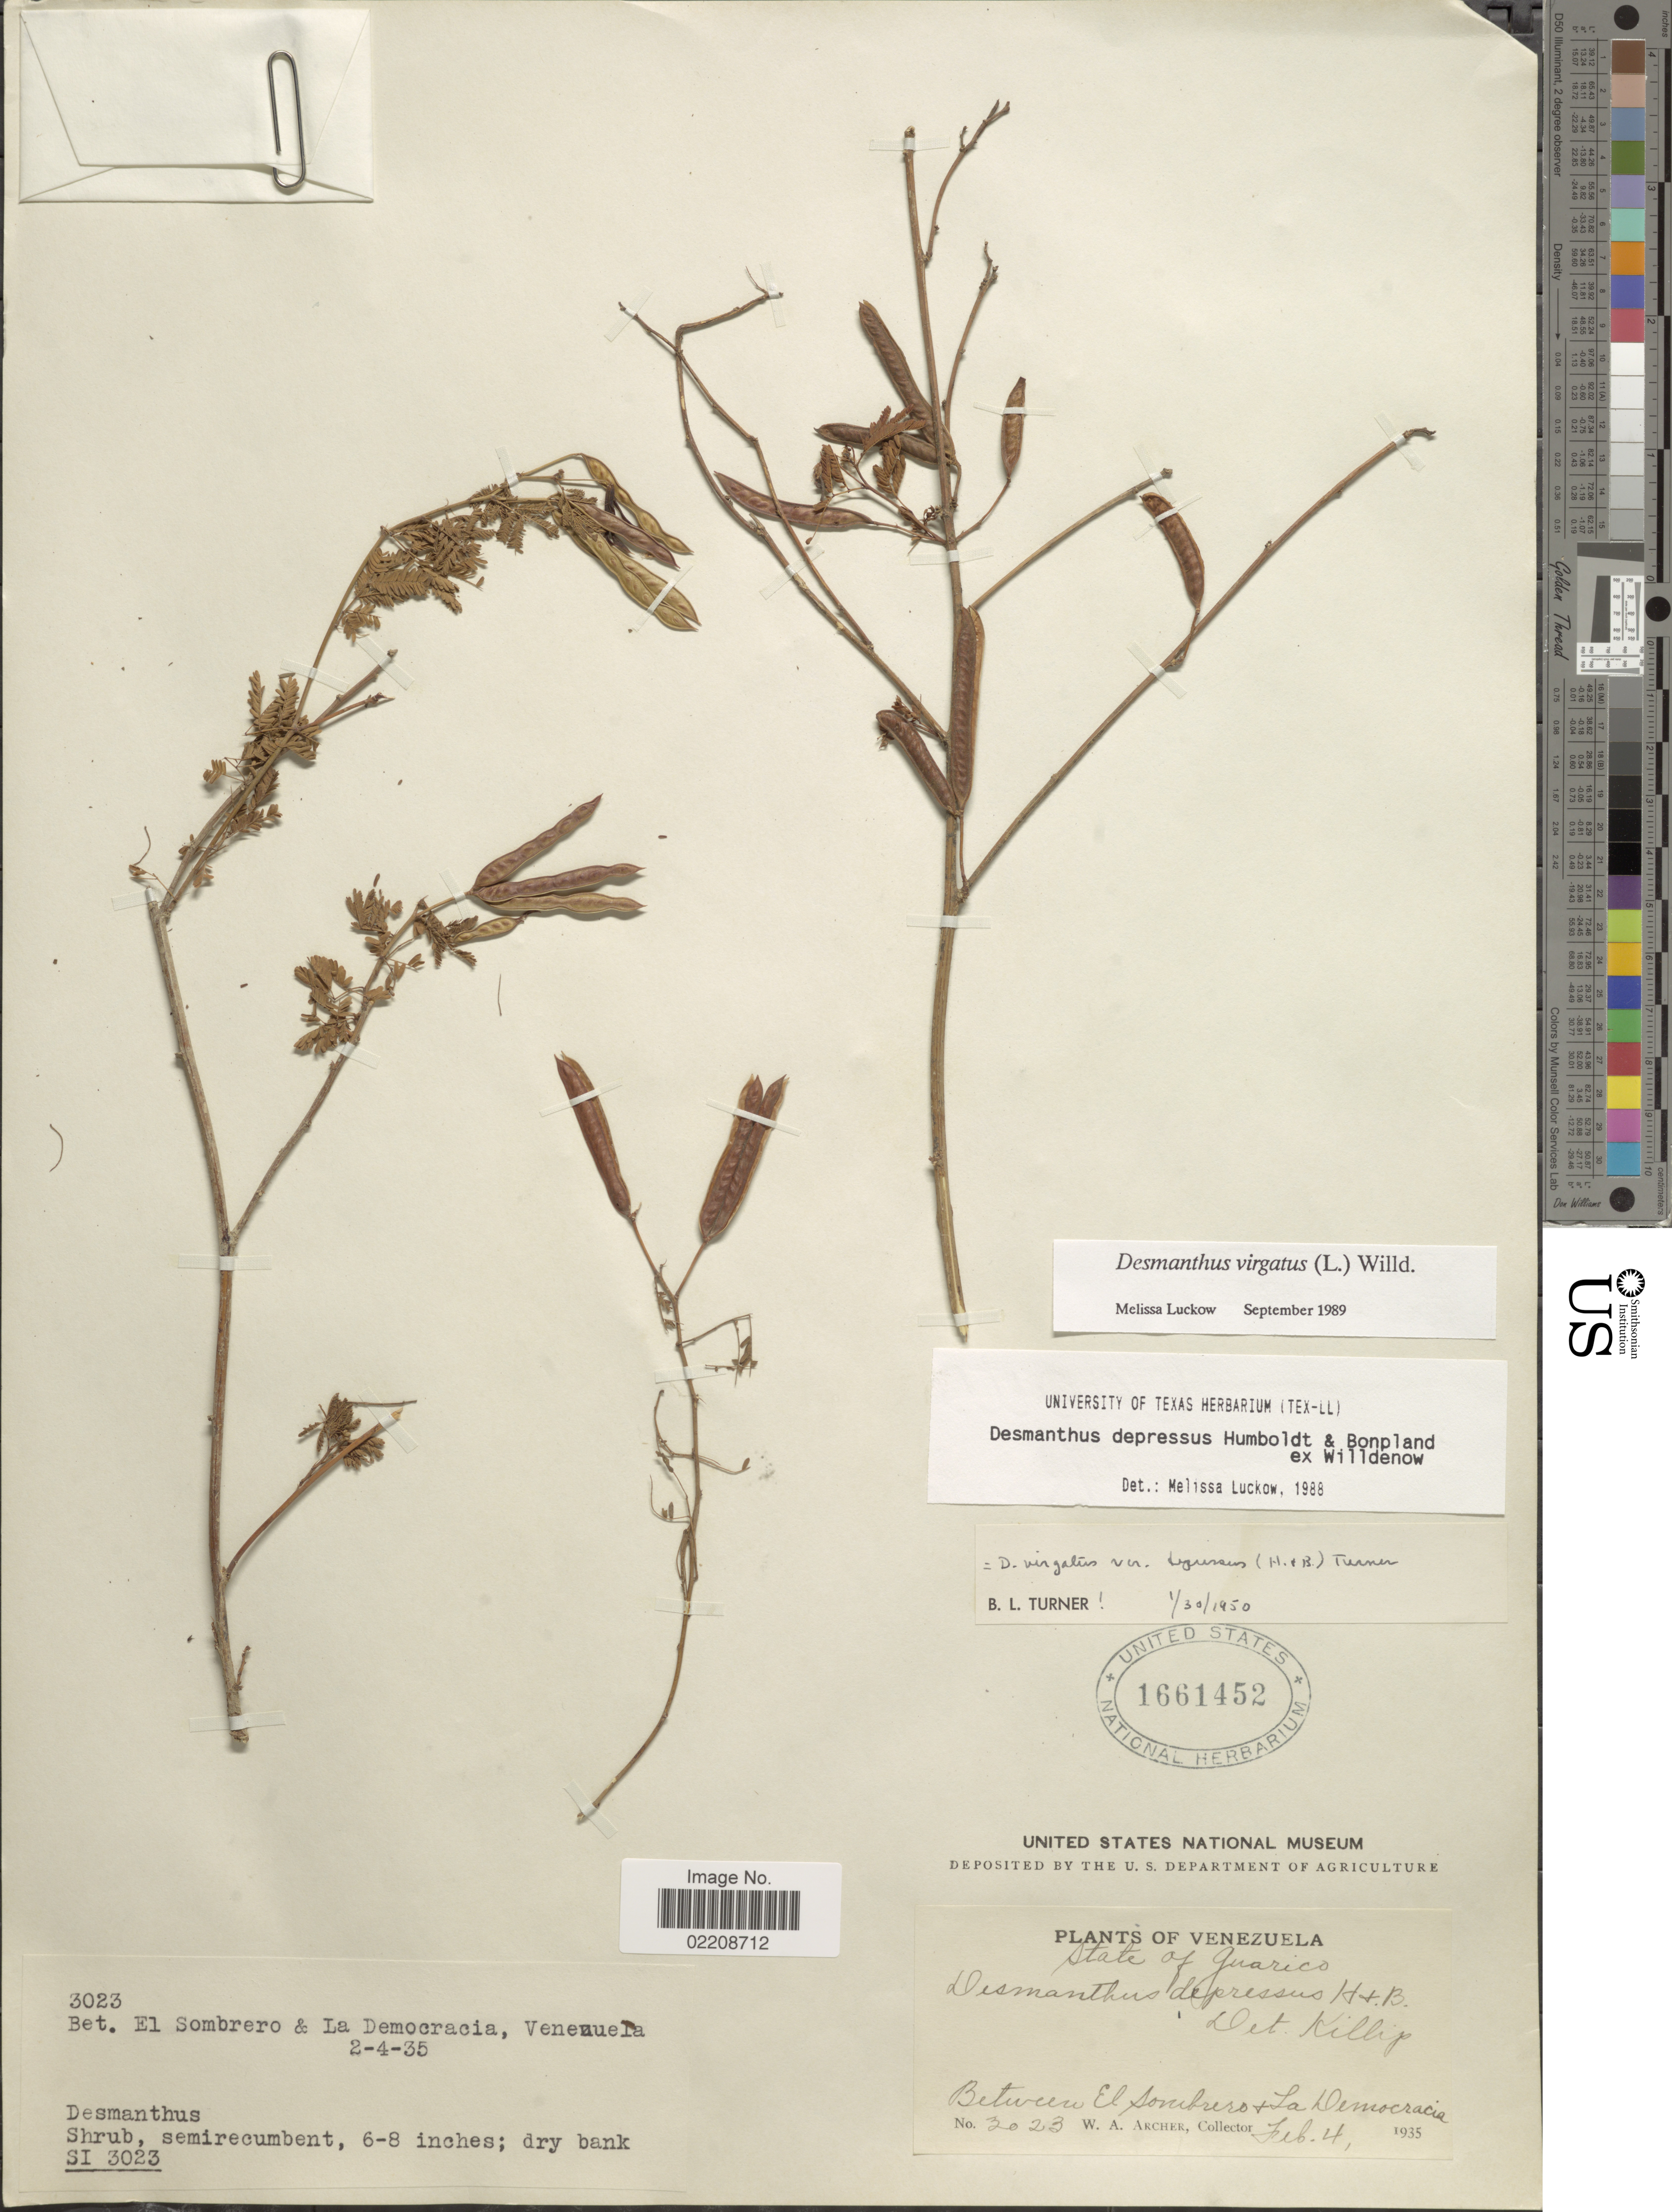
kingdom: Plantae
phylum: Tracheophyta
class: Magnoliopsida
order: Fabales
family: Fabaceae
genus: Desmanthus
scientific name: Desmanthus virgatus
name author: (L.) Willd.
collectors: W. A. Archer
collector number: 3023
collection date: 1935-02-04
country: Venezuela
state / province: Guárico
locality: Between El Sombrero + La Democracia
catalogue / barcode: US 1661452